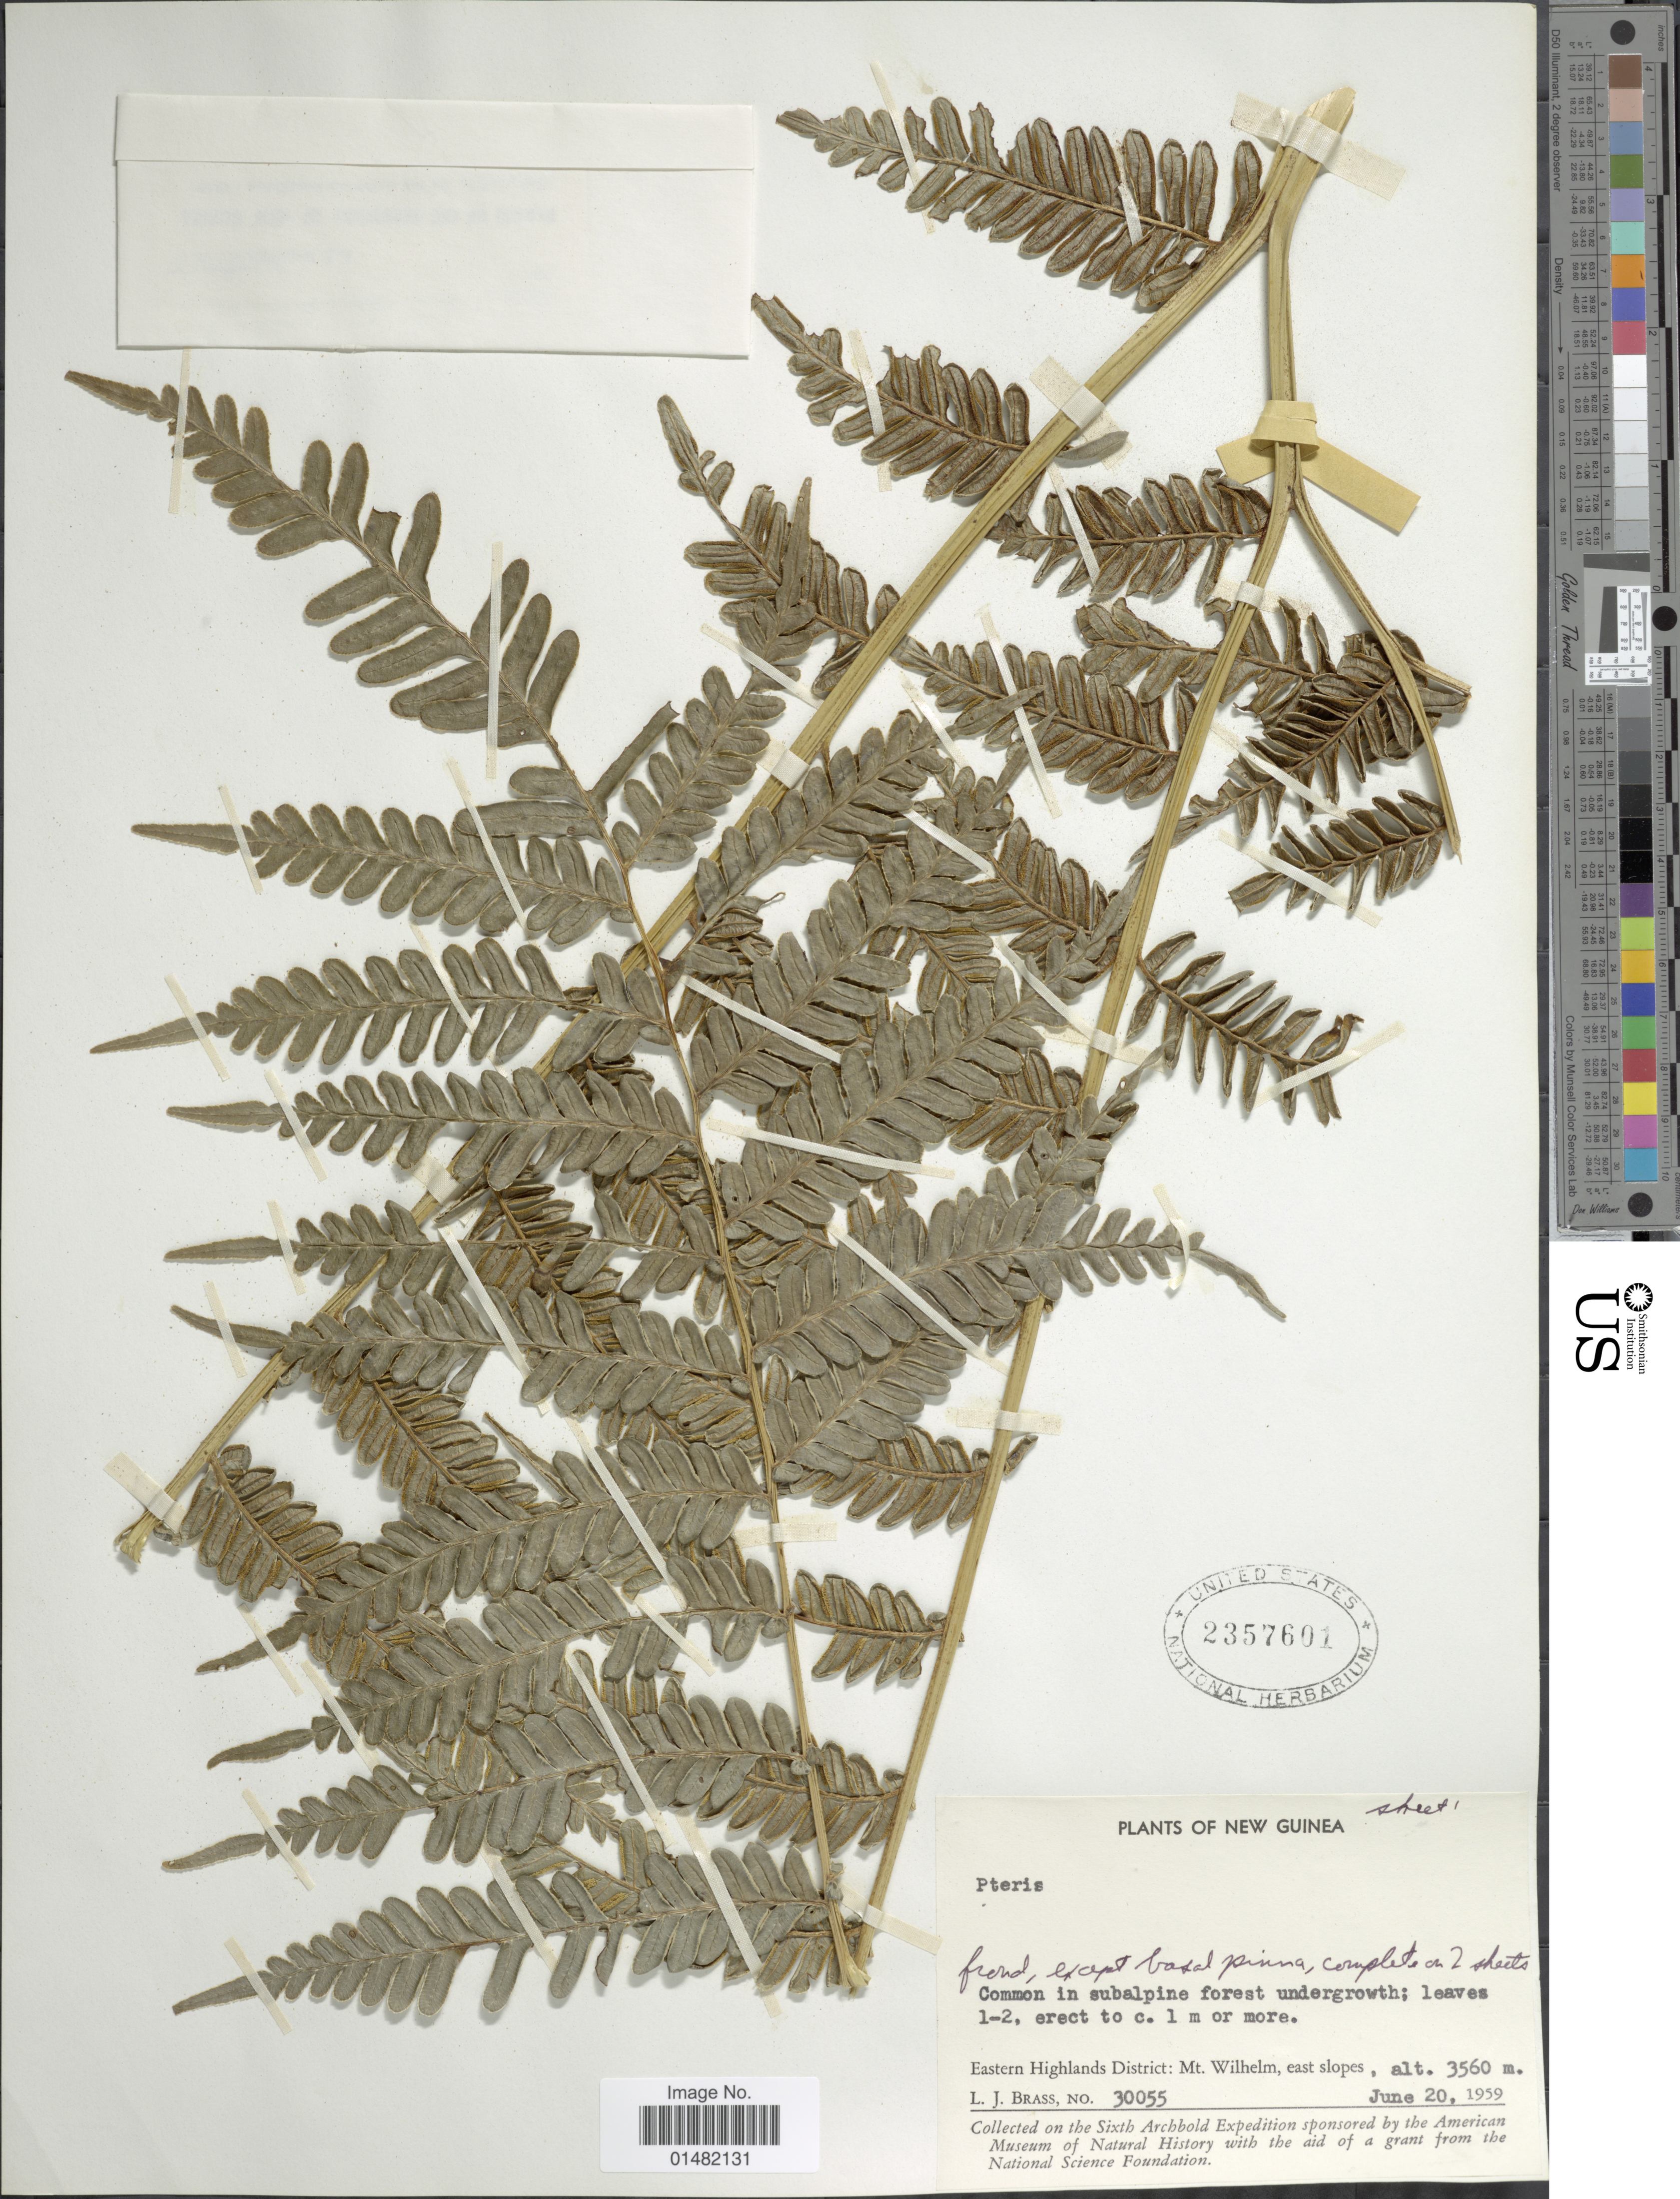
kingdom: Plantae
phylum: Tracheophyta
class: Polypodiopsida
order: Polypodiales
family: Pteridaceae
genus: Pteris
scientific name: Pteris sp.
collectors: L. J. Brass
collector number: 30055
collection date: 1959-06-20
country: Papua New Guinea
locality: New Guinea, Eastern Highlands District: Mt. Wilhelm, east slopes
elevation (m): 3560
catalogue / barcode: US 2357601